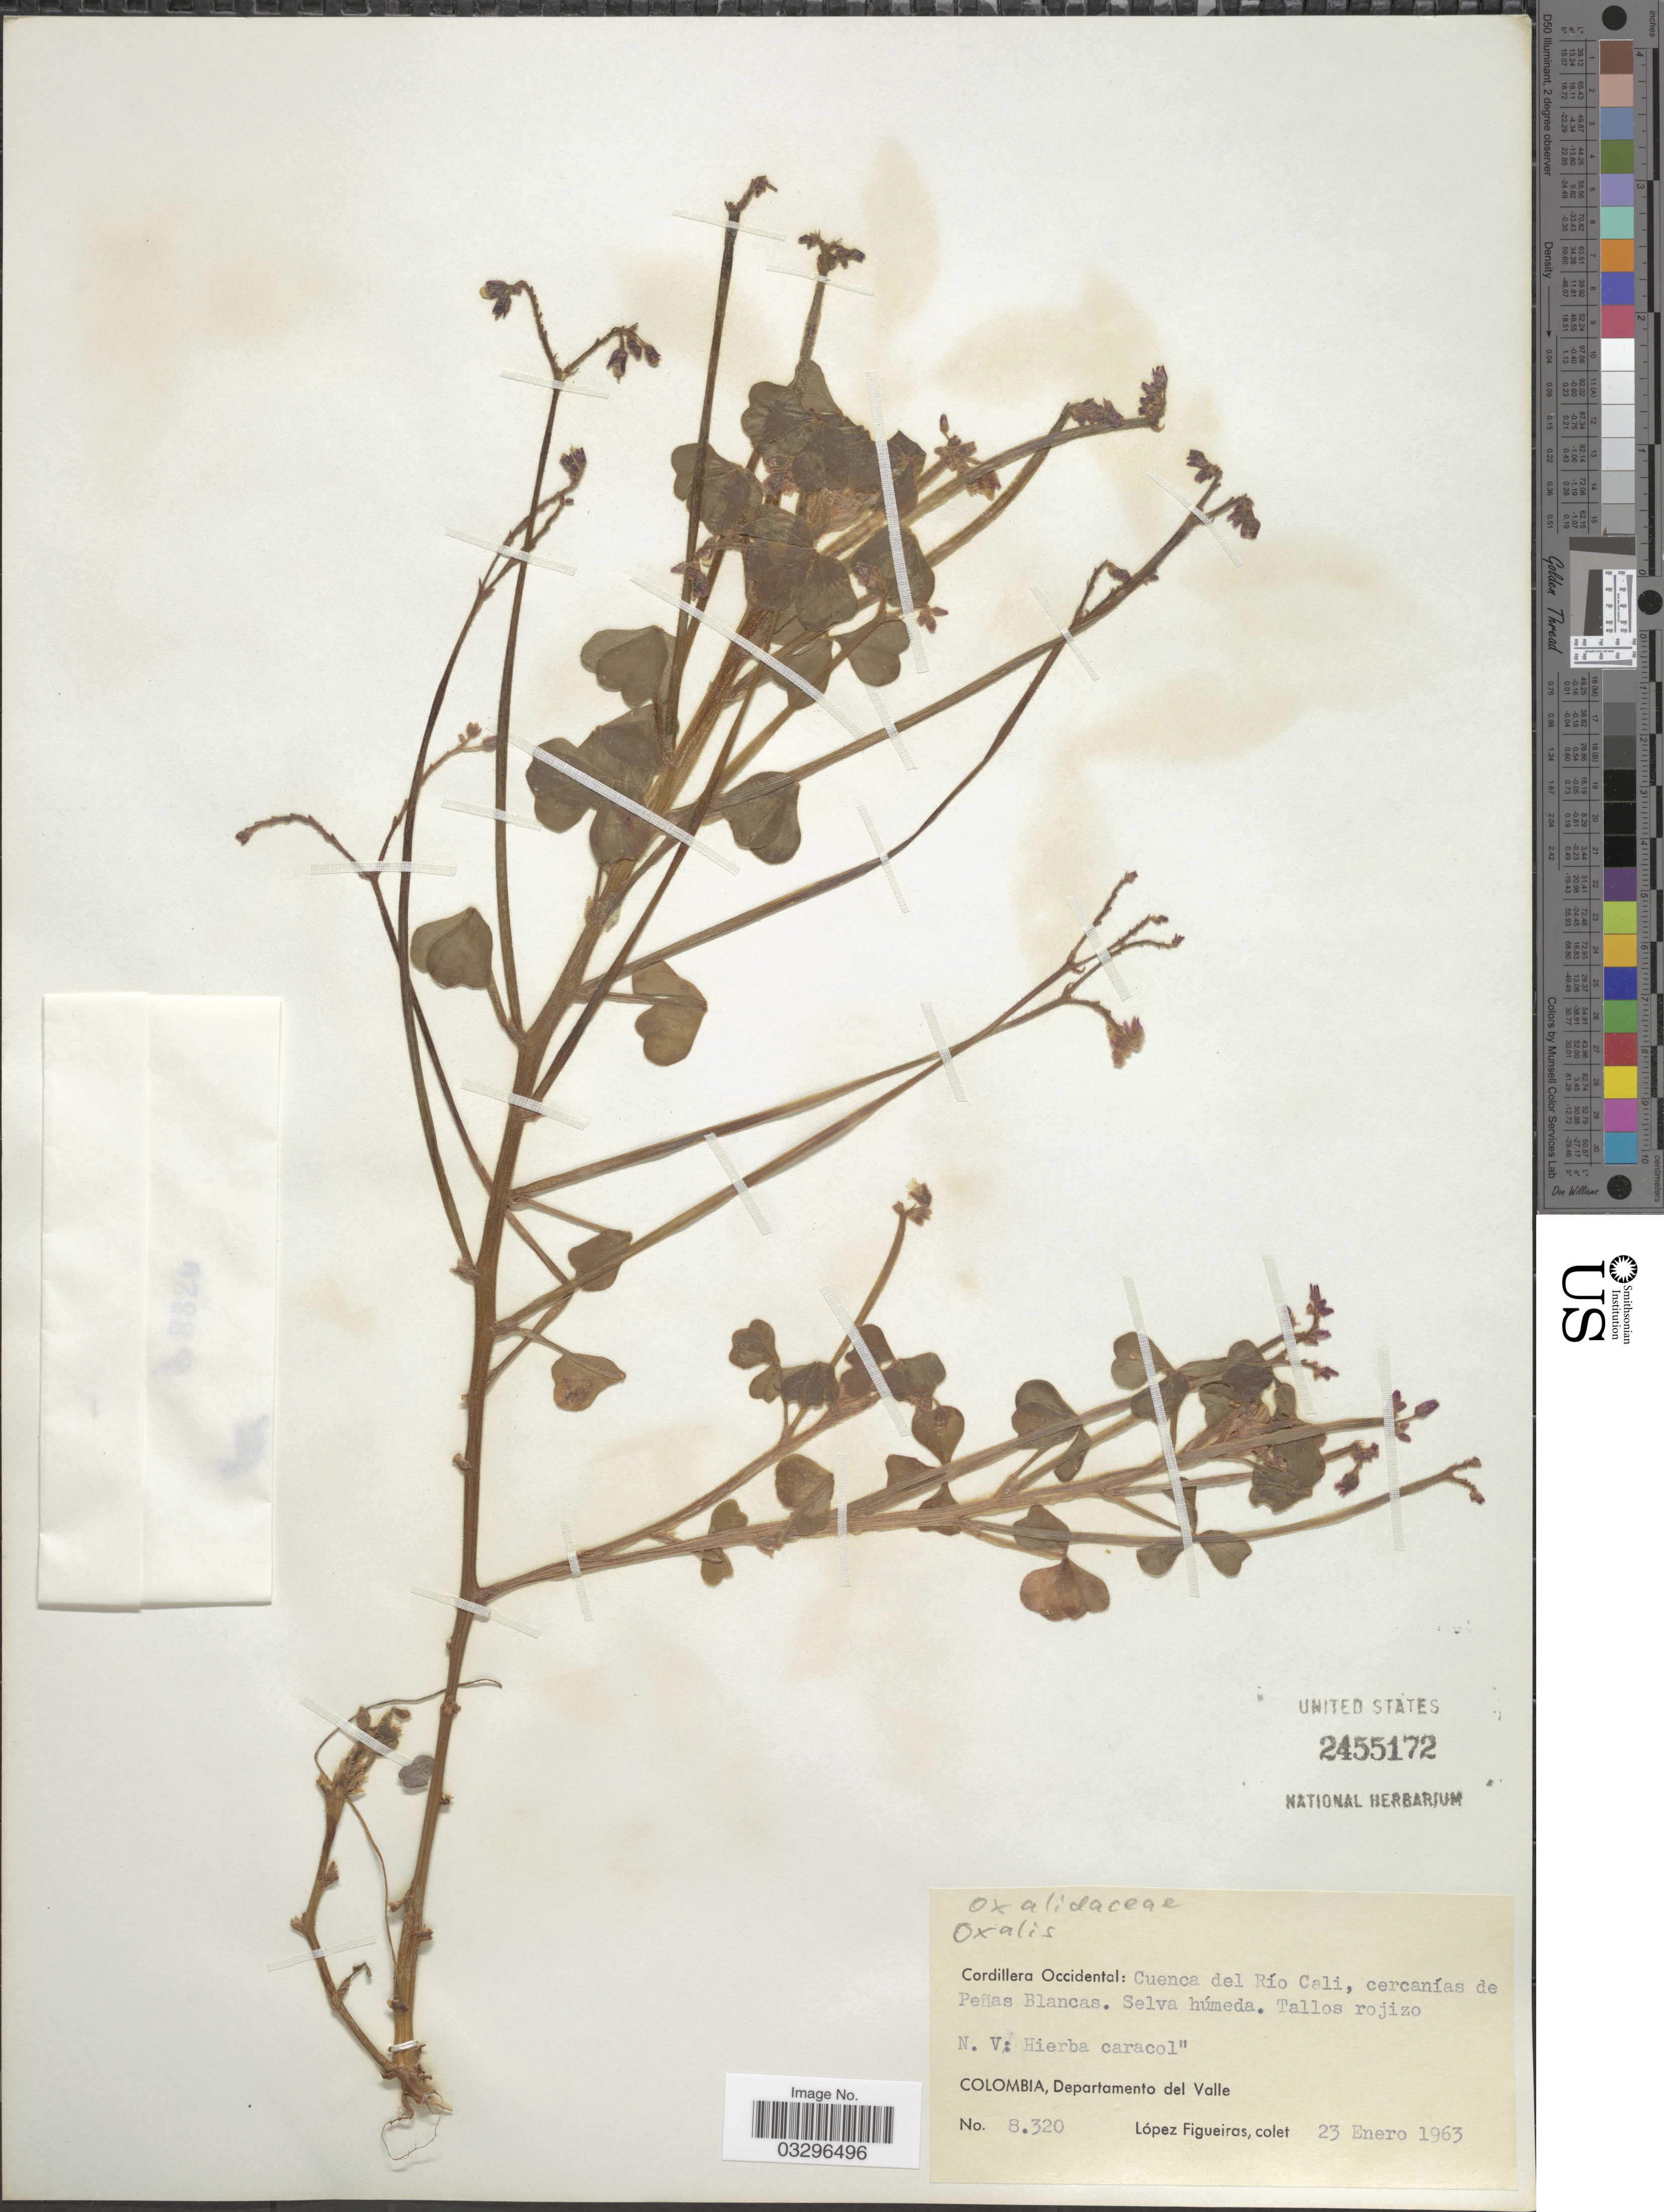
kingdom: Plantae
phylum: Tracheophyta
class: Magnoliopsida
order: Oxalidales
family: Oxalidaceae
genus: Oxalis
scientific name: Oxalis sp.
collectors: M. López Figueiras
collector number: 8320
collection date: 1963-01-23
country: Colombia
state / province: Valle del Cauca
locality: Cordillera Occidental: Cuenca del Río Cali, cercanías de Peñas Blancas. Departamento del Valle.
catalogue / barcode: US 2455172